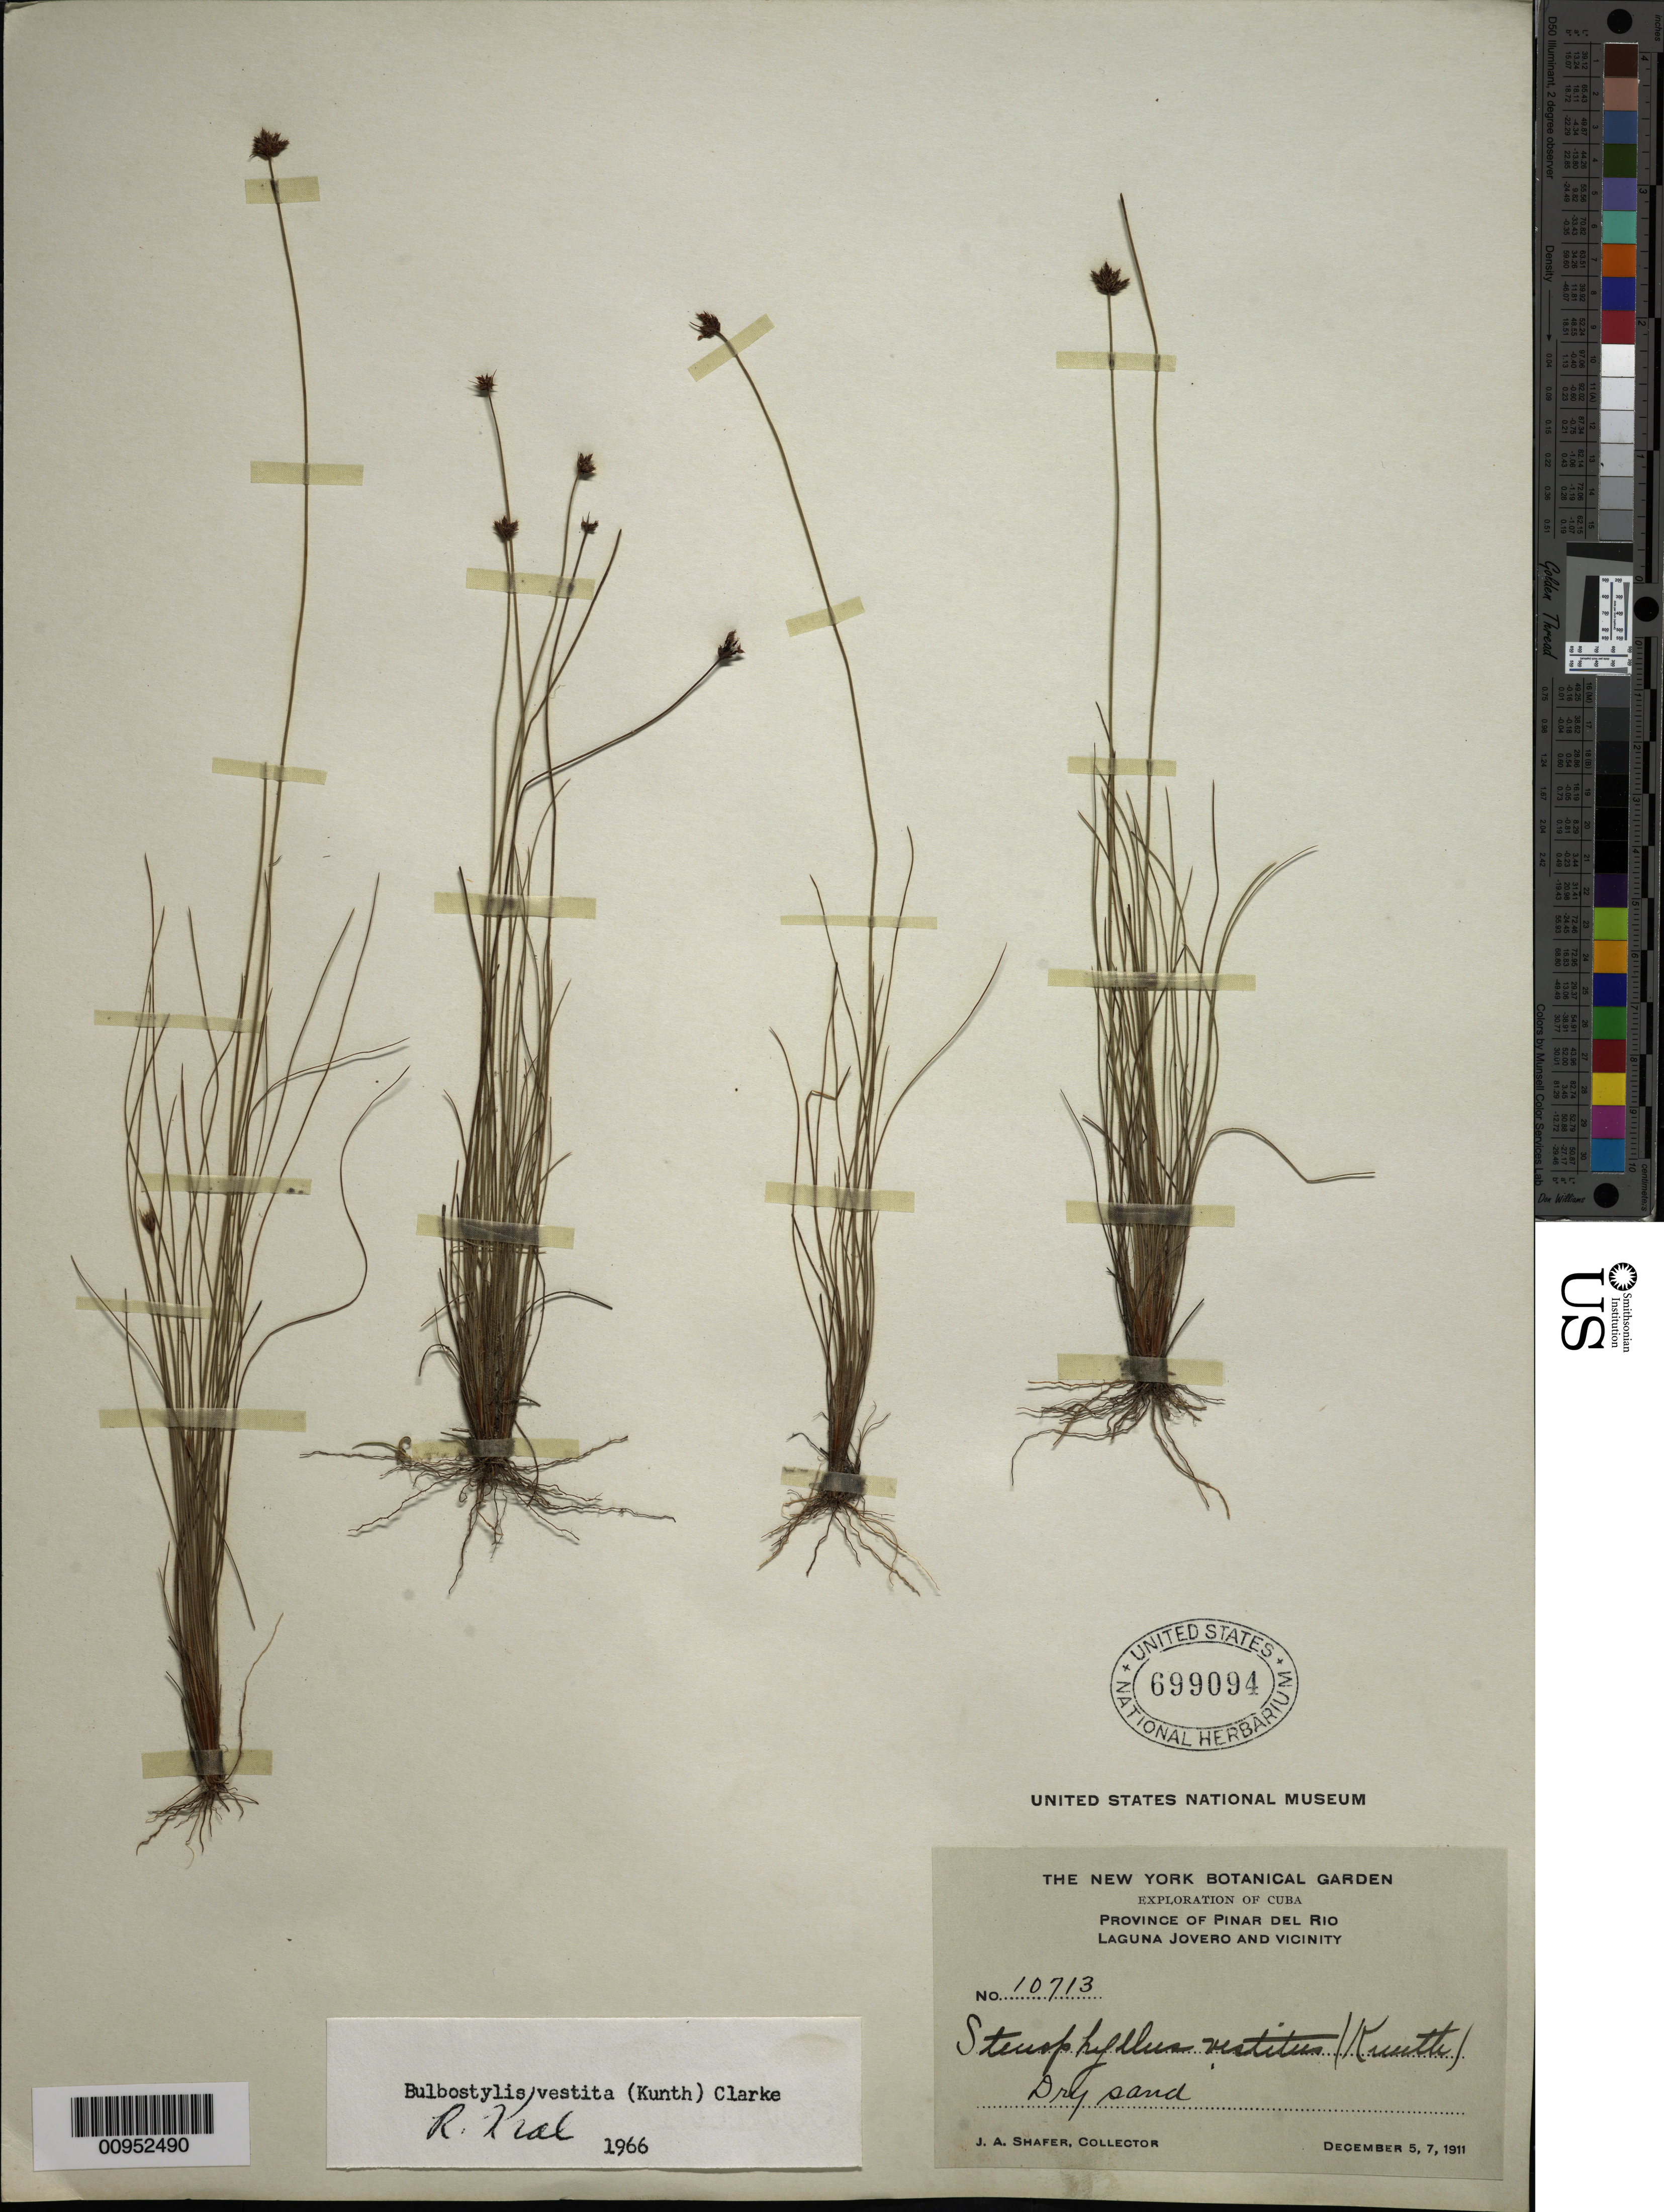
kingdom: Plantae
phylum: Tracheophyta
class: Liliopsida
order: Poales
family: Cyperaceae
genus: Bulbostylis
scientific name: Bulbostylis vestita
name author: (Kunth) C.B. Clarke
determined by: Kral, Robert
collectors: J. A. Shafer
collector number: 10713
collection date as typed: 05 Dec 1911 to 07 Dec 1911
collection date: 1911-12-05/1911-12-07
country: Cuba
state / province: Pinar del Rio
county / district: Dry forest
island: Cuba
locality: Laguna Jovero and vicinity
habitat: Dry sand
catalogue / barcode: US 699094